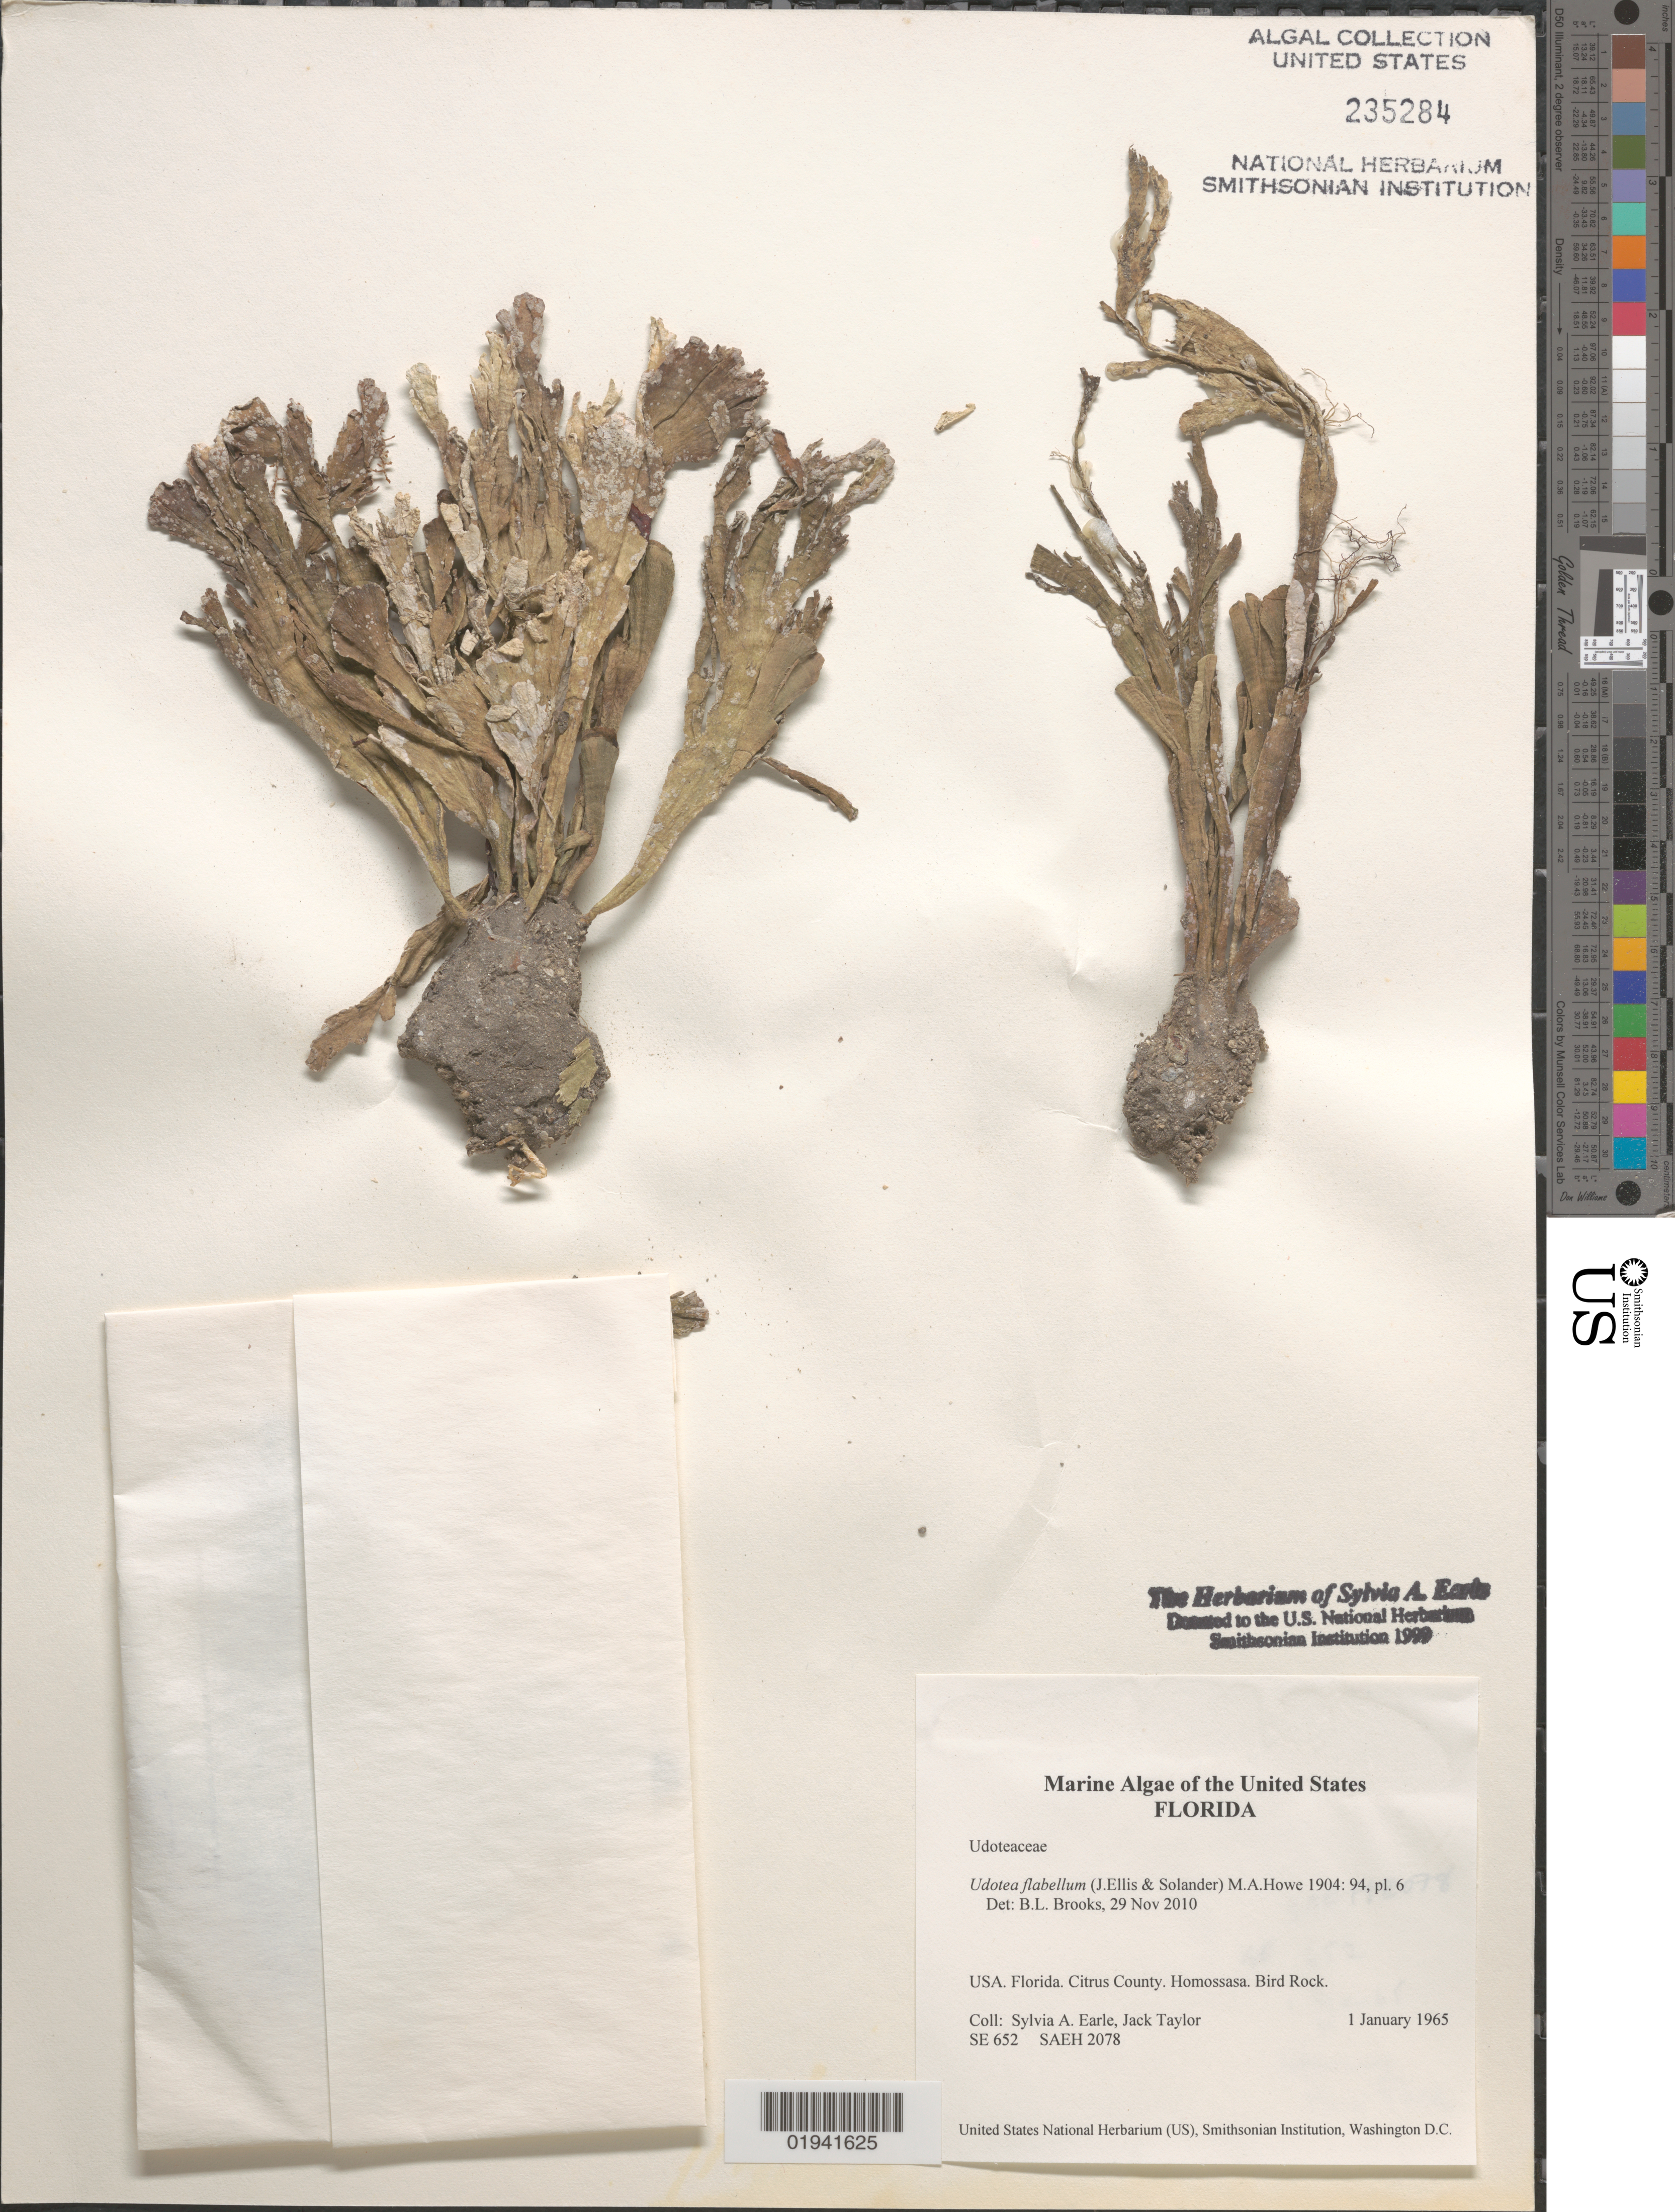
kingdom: Plantae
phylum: Chlorophyta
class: Ulvophyceae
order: Bryopsidales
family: Udoteaceae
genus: Udotea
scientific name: Udotea flabellum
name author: (J. Ellis & Sol.) M. Howe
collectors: S. A. Earle & J. Taylor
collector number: SE652/SAEH2078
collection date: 1965-01-01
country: United States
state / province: Florida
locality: Citrus County. Homosassa. Bird Rock.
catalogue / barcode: US 235284